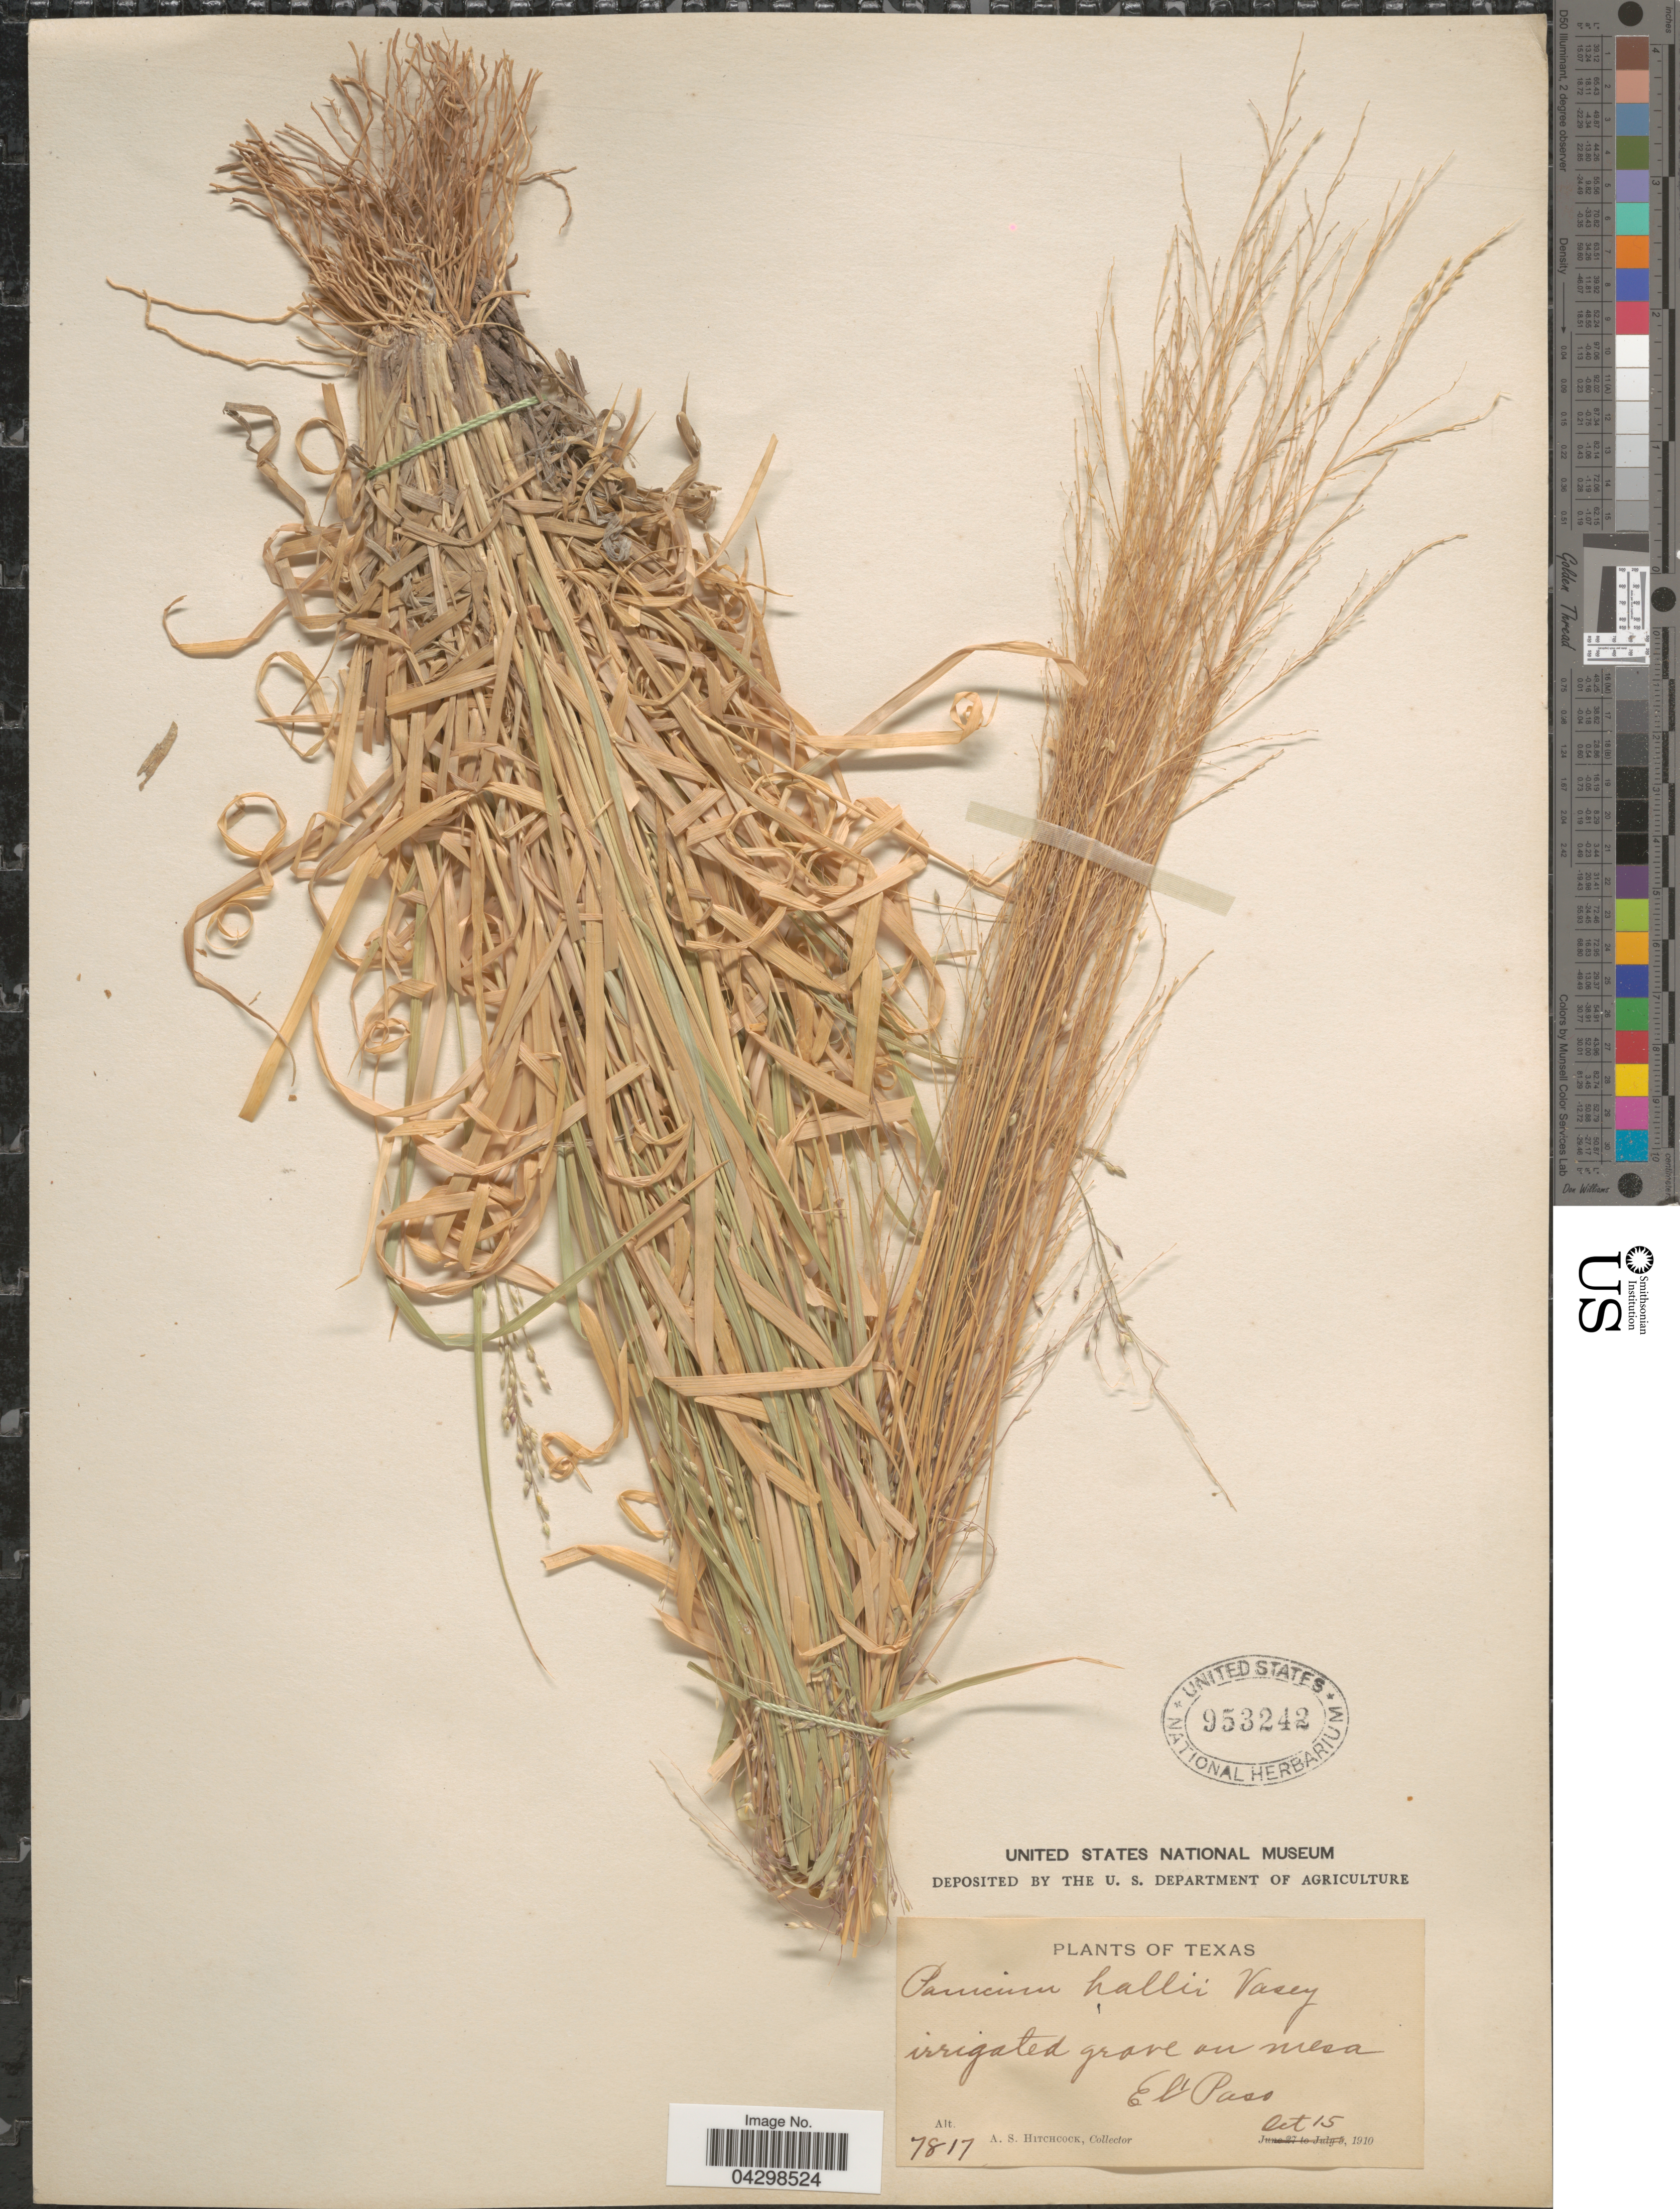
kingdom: Plantae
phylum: Tracheophyta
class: Liliopsida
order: Poales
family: Poaceae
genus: Panicum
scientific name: Panicum hallii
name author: Vasey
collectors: A. S. Hitchcock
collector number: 7817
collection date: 1910-10-15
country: United States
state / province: Texas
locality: Irrigated grove on mesa. El Paso.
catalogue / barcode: US 953242